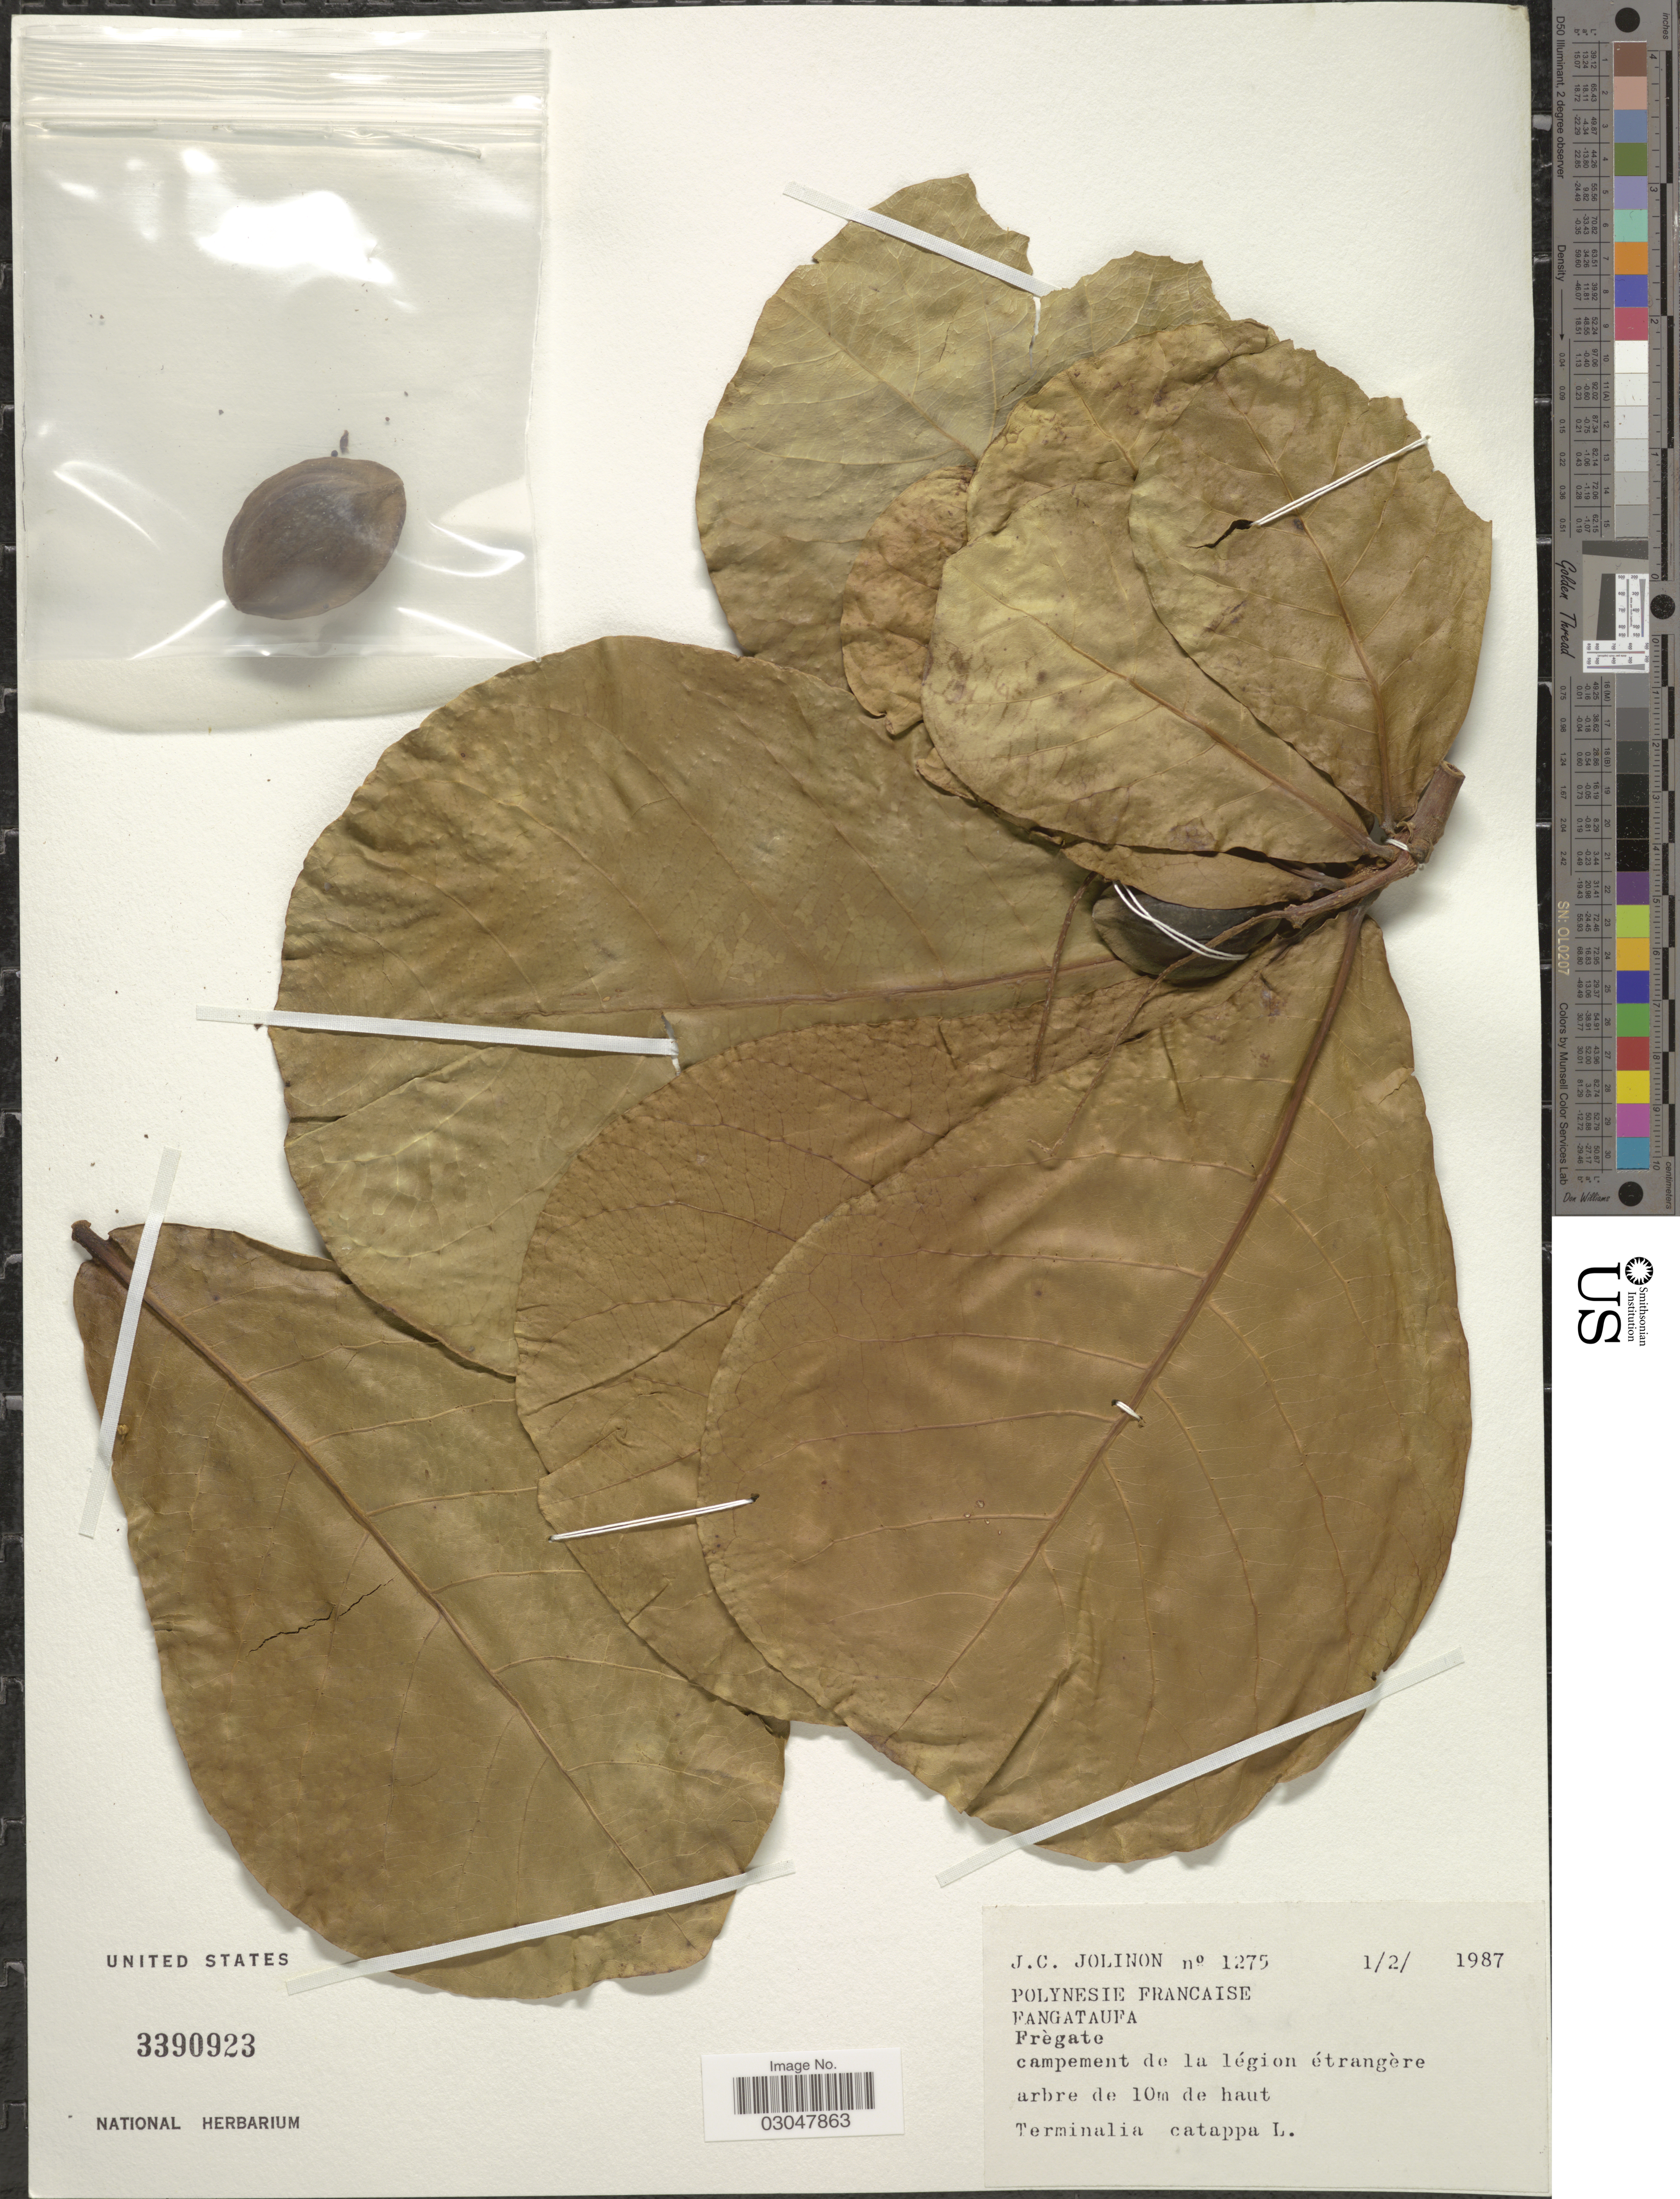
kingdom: Plantae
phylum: Tracheophyta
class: Magnoliopsida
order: Myrtales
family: Combretaceae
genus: Terminalia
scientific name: Terminalia catappa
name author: L.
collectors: J. Jolinon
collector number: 1275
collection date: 1987-02-01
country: French Polynesia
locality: Polynesie Fracaise. Fangataufa. Frègate, campament de la légion étrangère.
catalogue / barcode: US 3390923